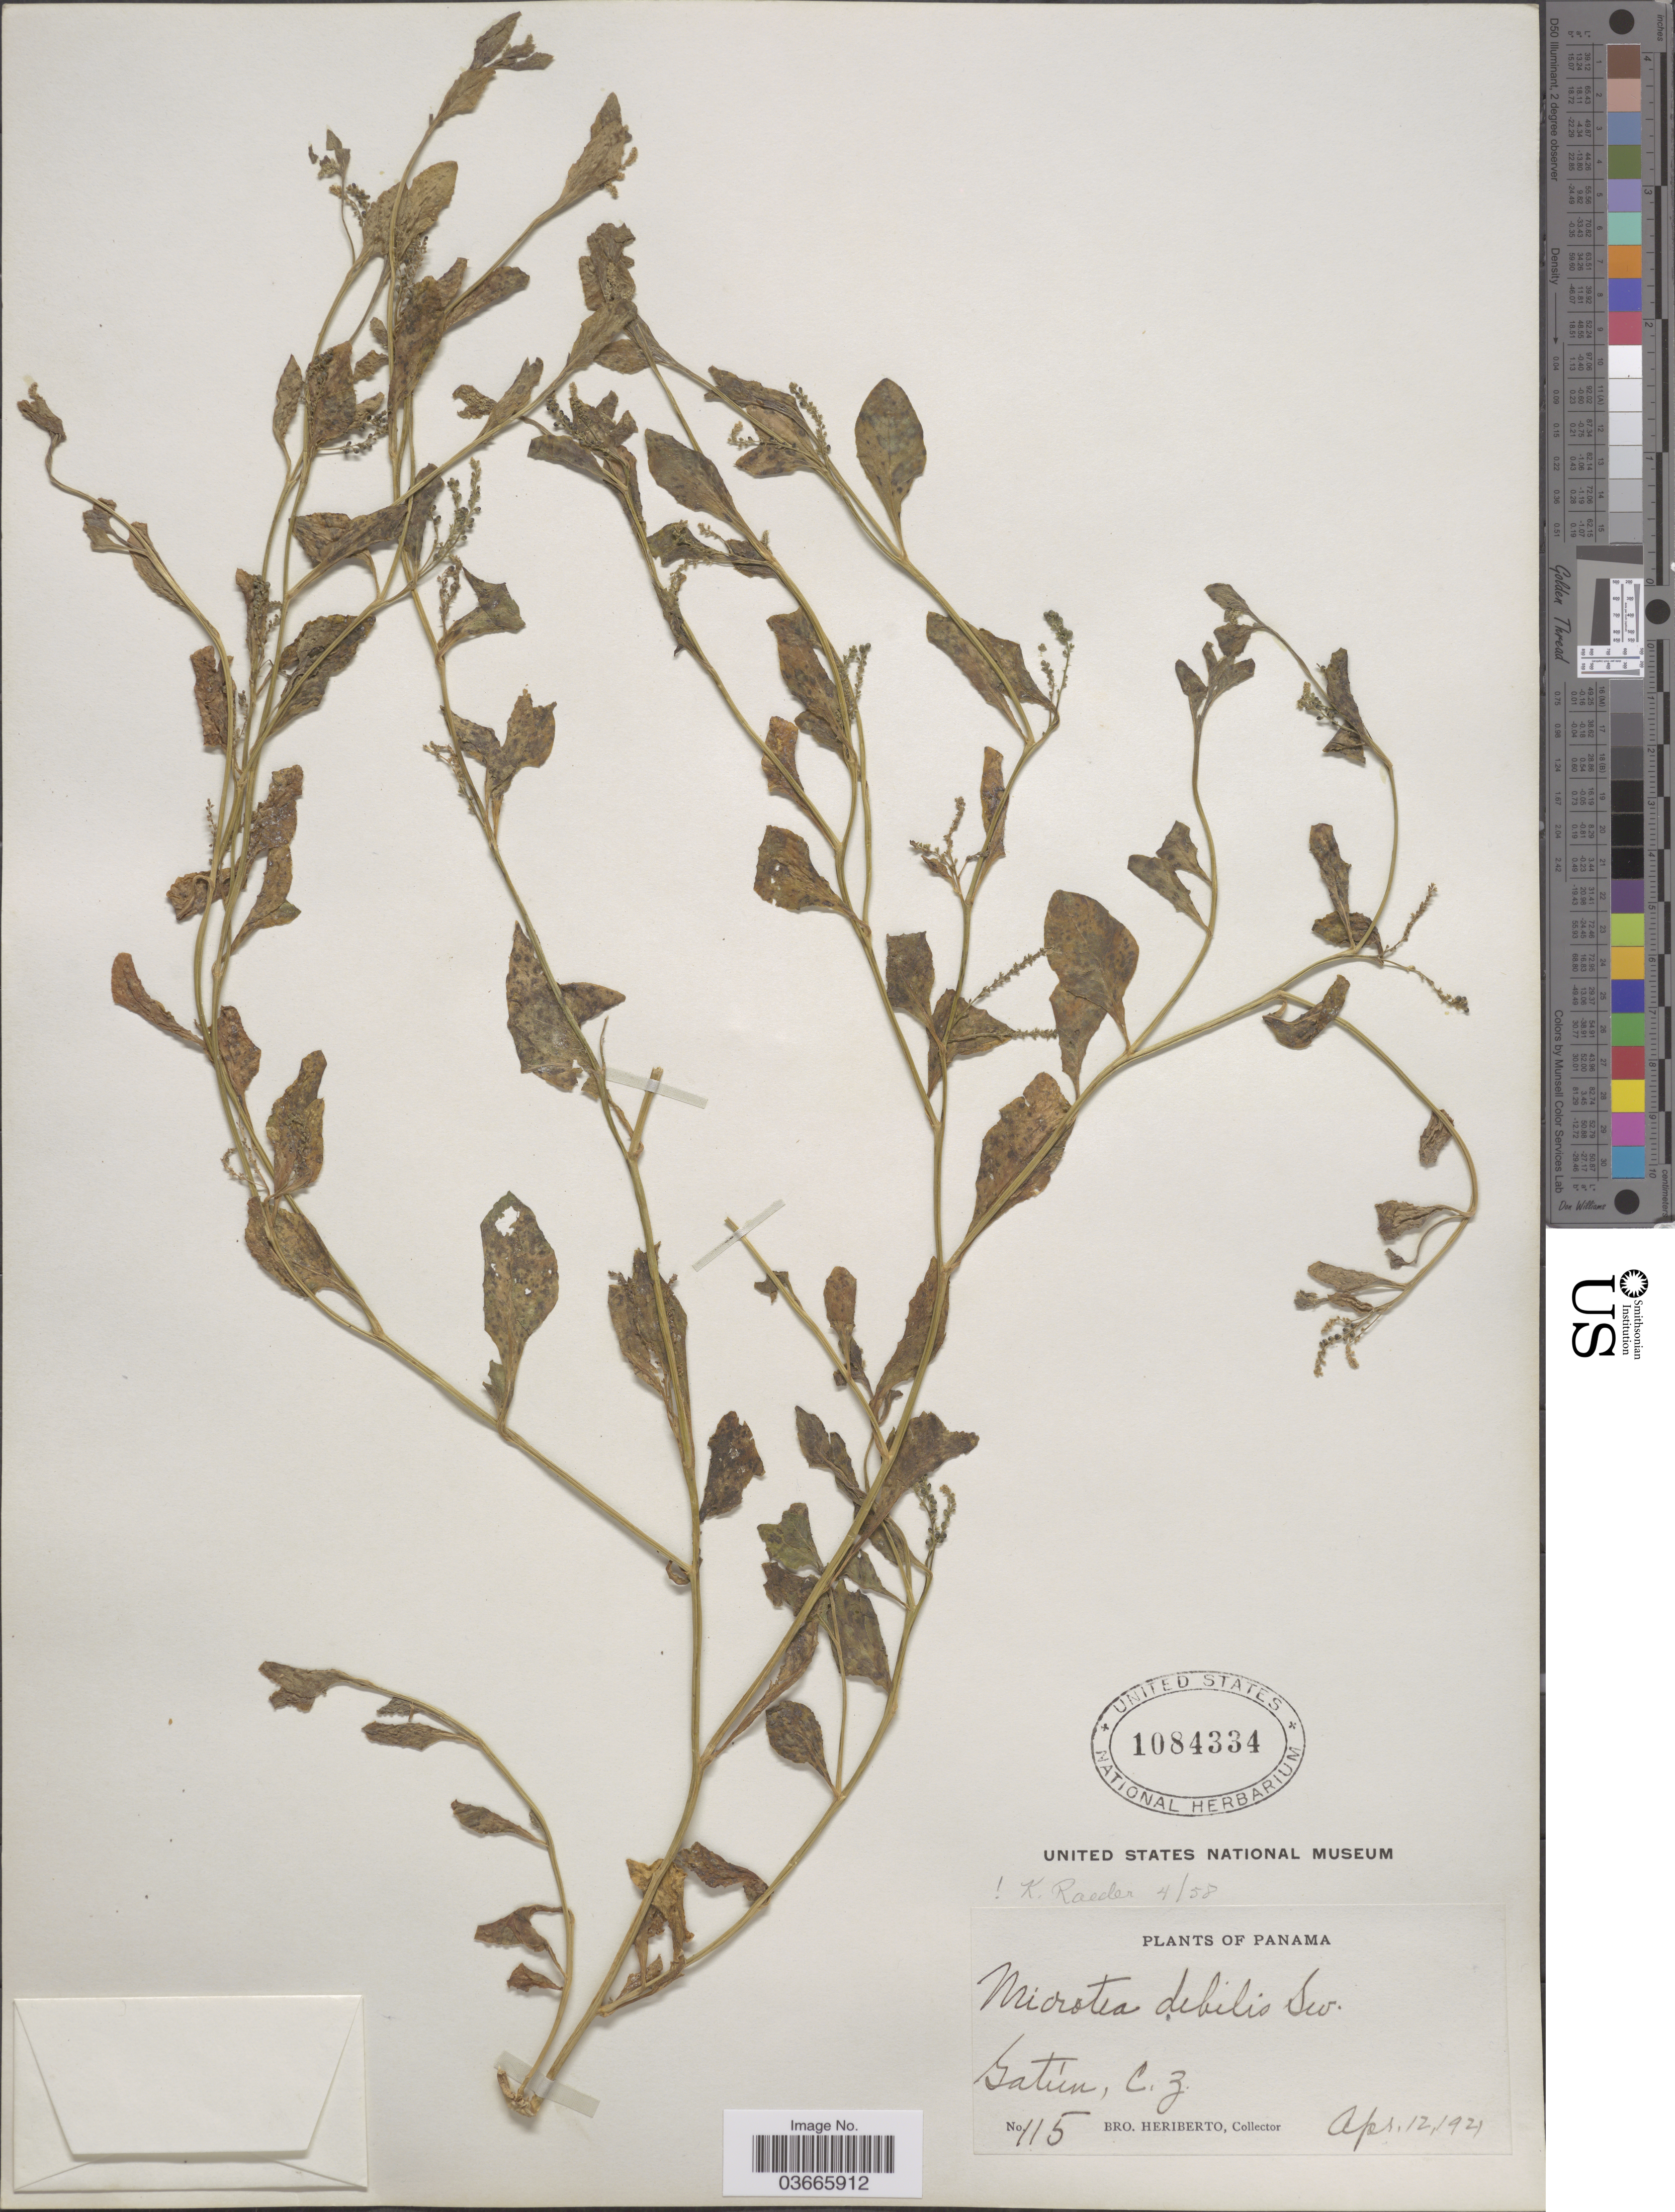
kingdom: Plantae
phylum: Tracheophyta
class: Magnoliopsida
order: Caryophyllales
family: Microteaceae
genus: Microtea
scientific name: Microtea debilis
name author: Sw.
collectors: B. Heriberto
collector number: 115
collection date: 1921-04-12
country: Panama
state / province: Colón / Panamá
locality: Gatún, C.Z.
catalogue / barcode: US 1084334